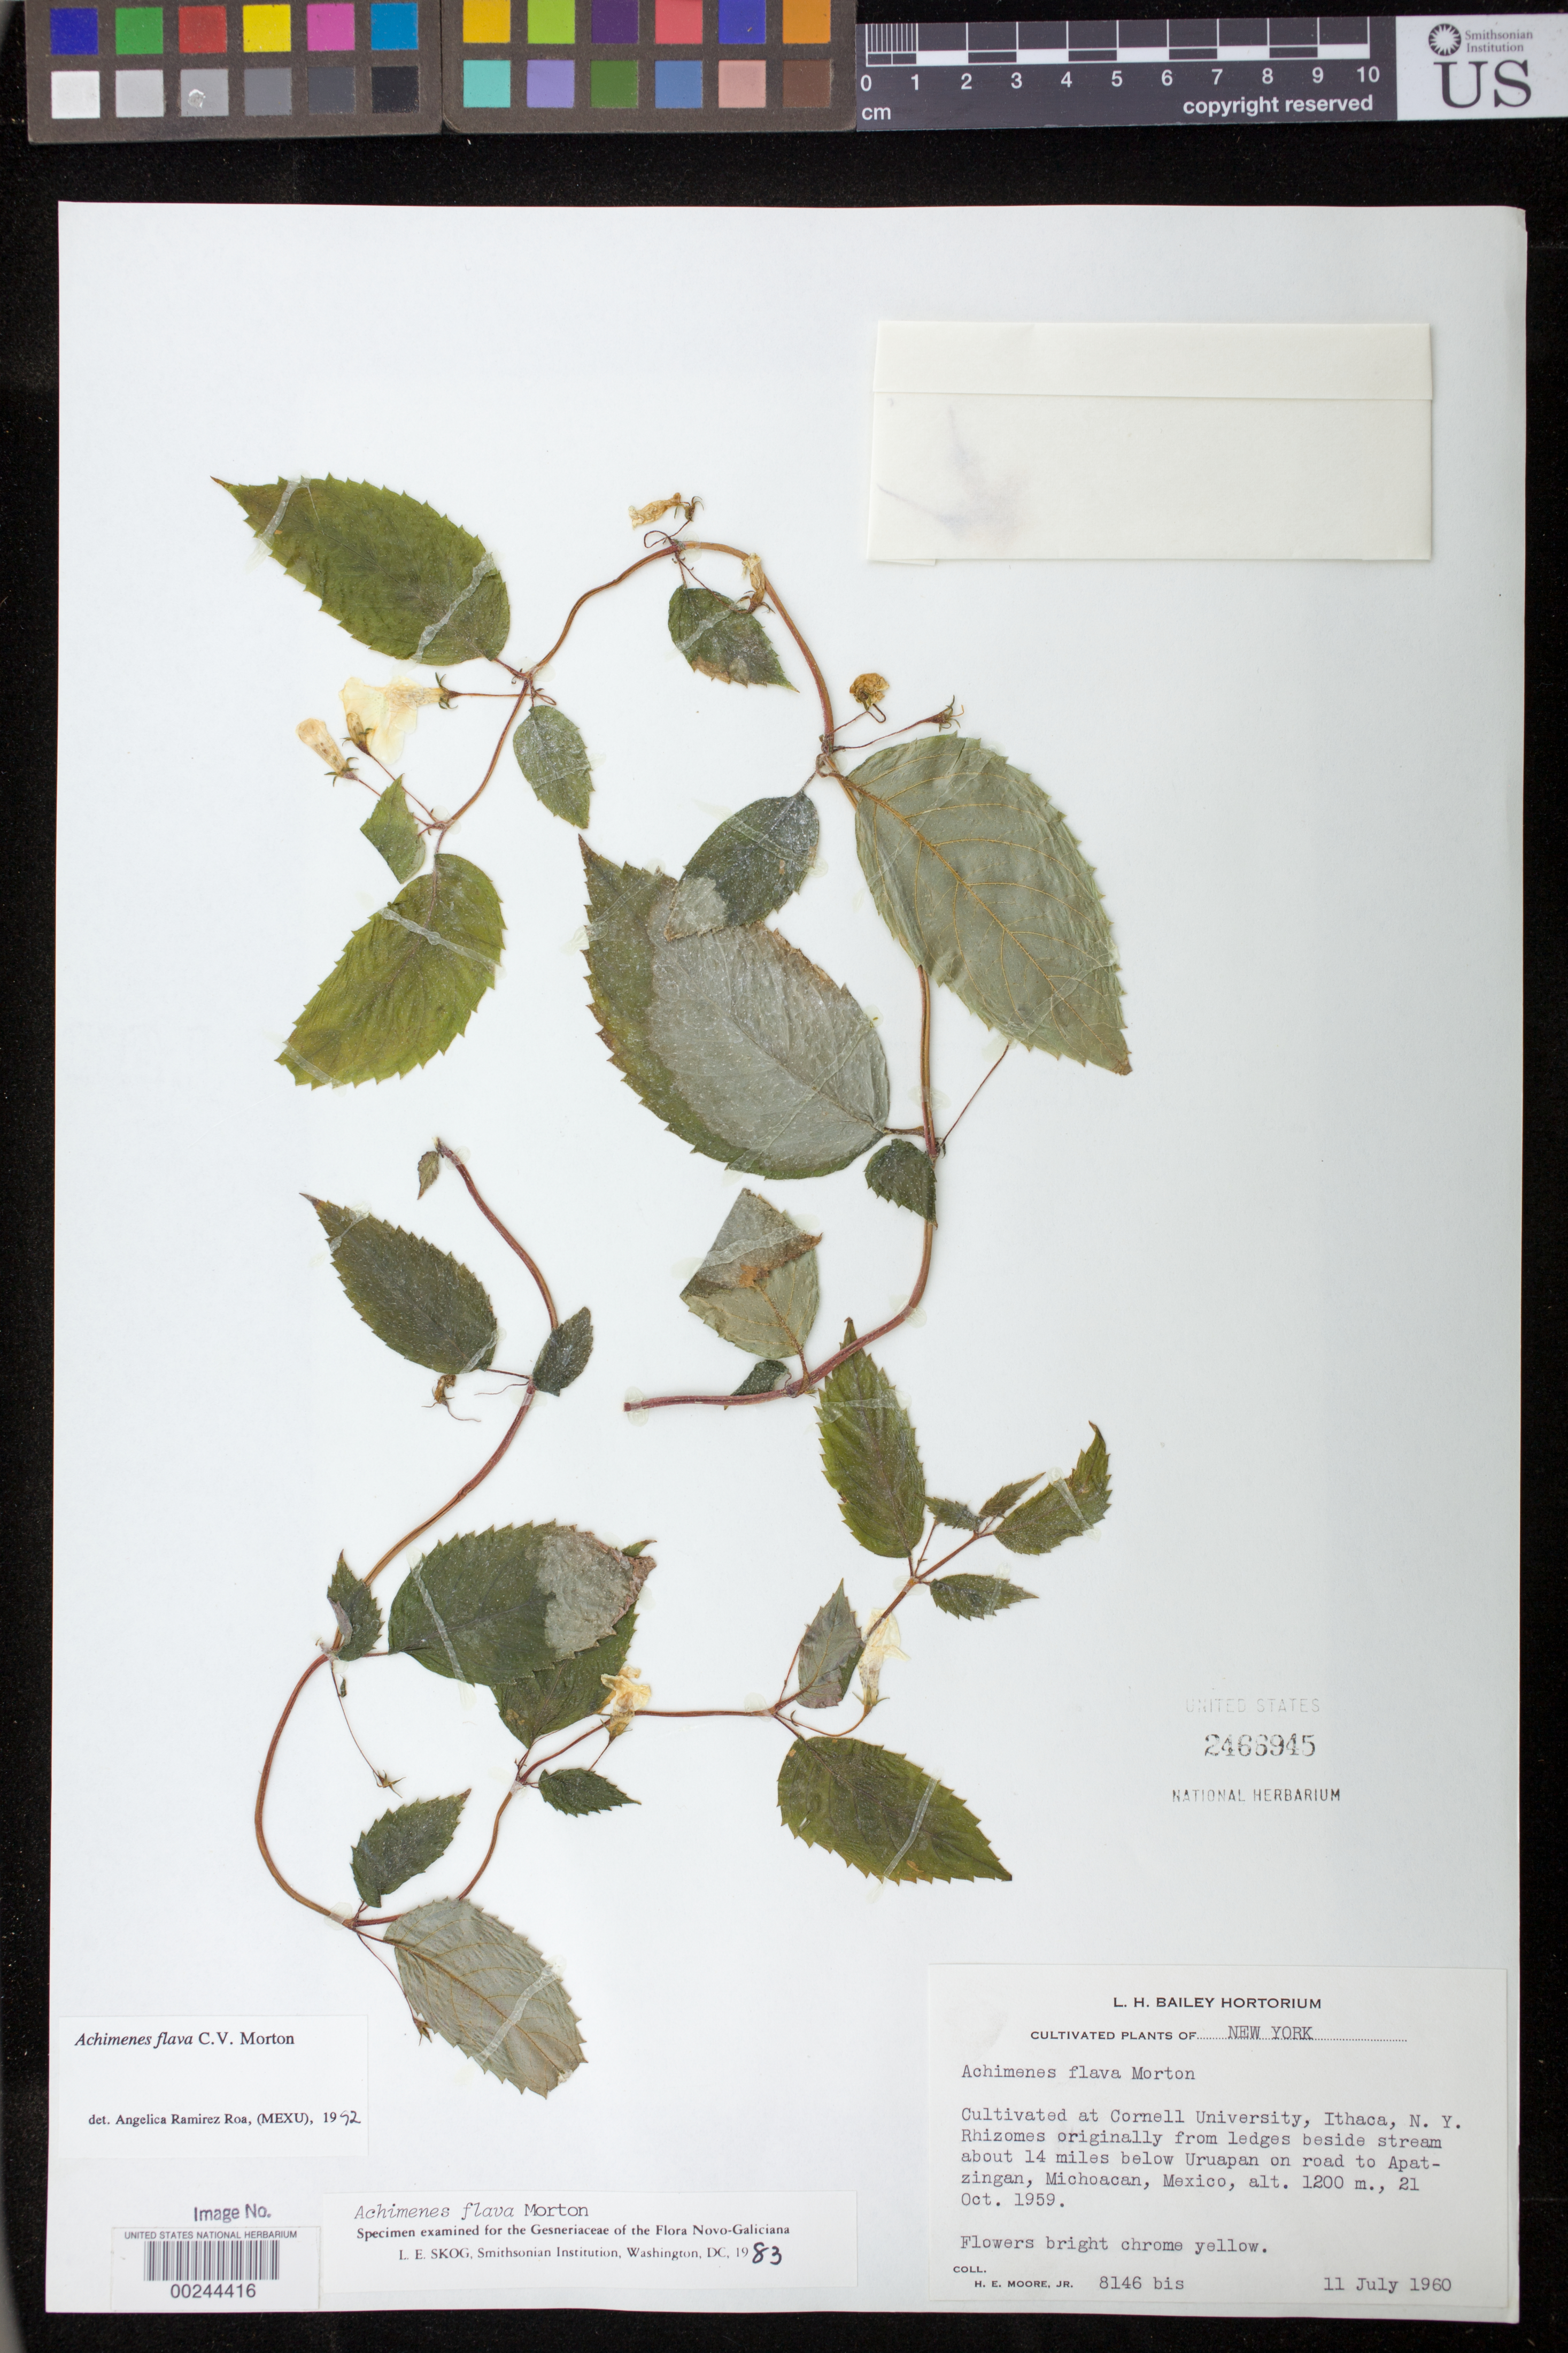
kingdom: Plantae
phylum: Tracheophyta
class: Magnoliopsida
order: Lamiales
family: Gesneriaceae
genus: Achimenes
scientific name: Achimenes flava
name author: C.V. Morton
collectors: H. E. Moore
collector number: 8146 bis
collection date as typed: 11 Jul 1960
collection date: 1960-07-11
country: Mexico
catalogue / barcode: US 2466945